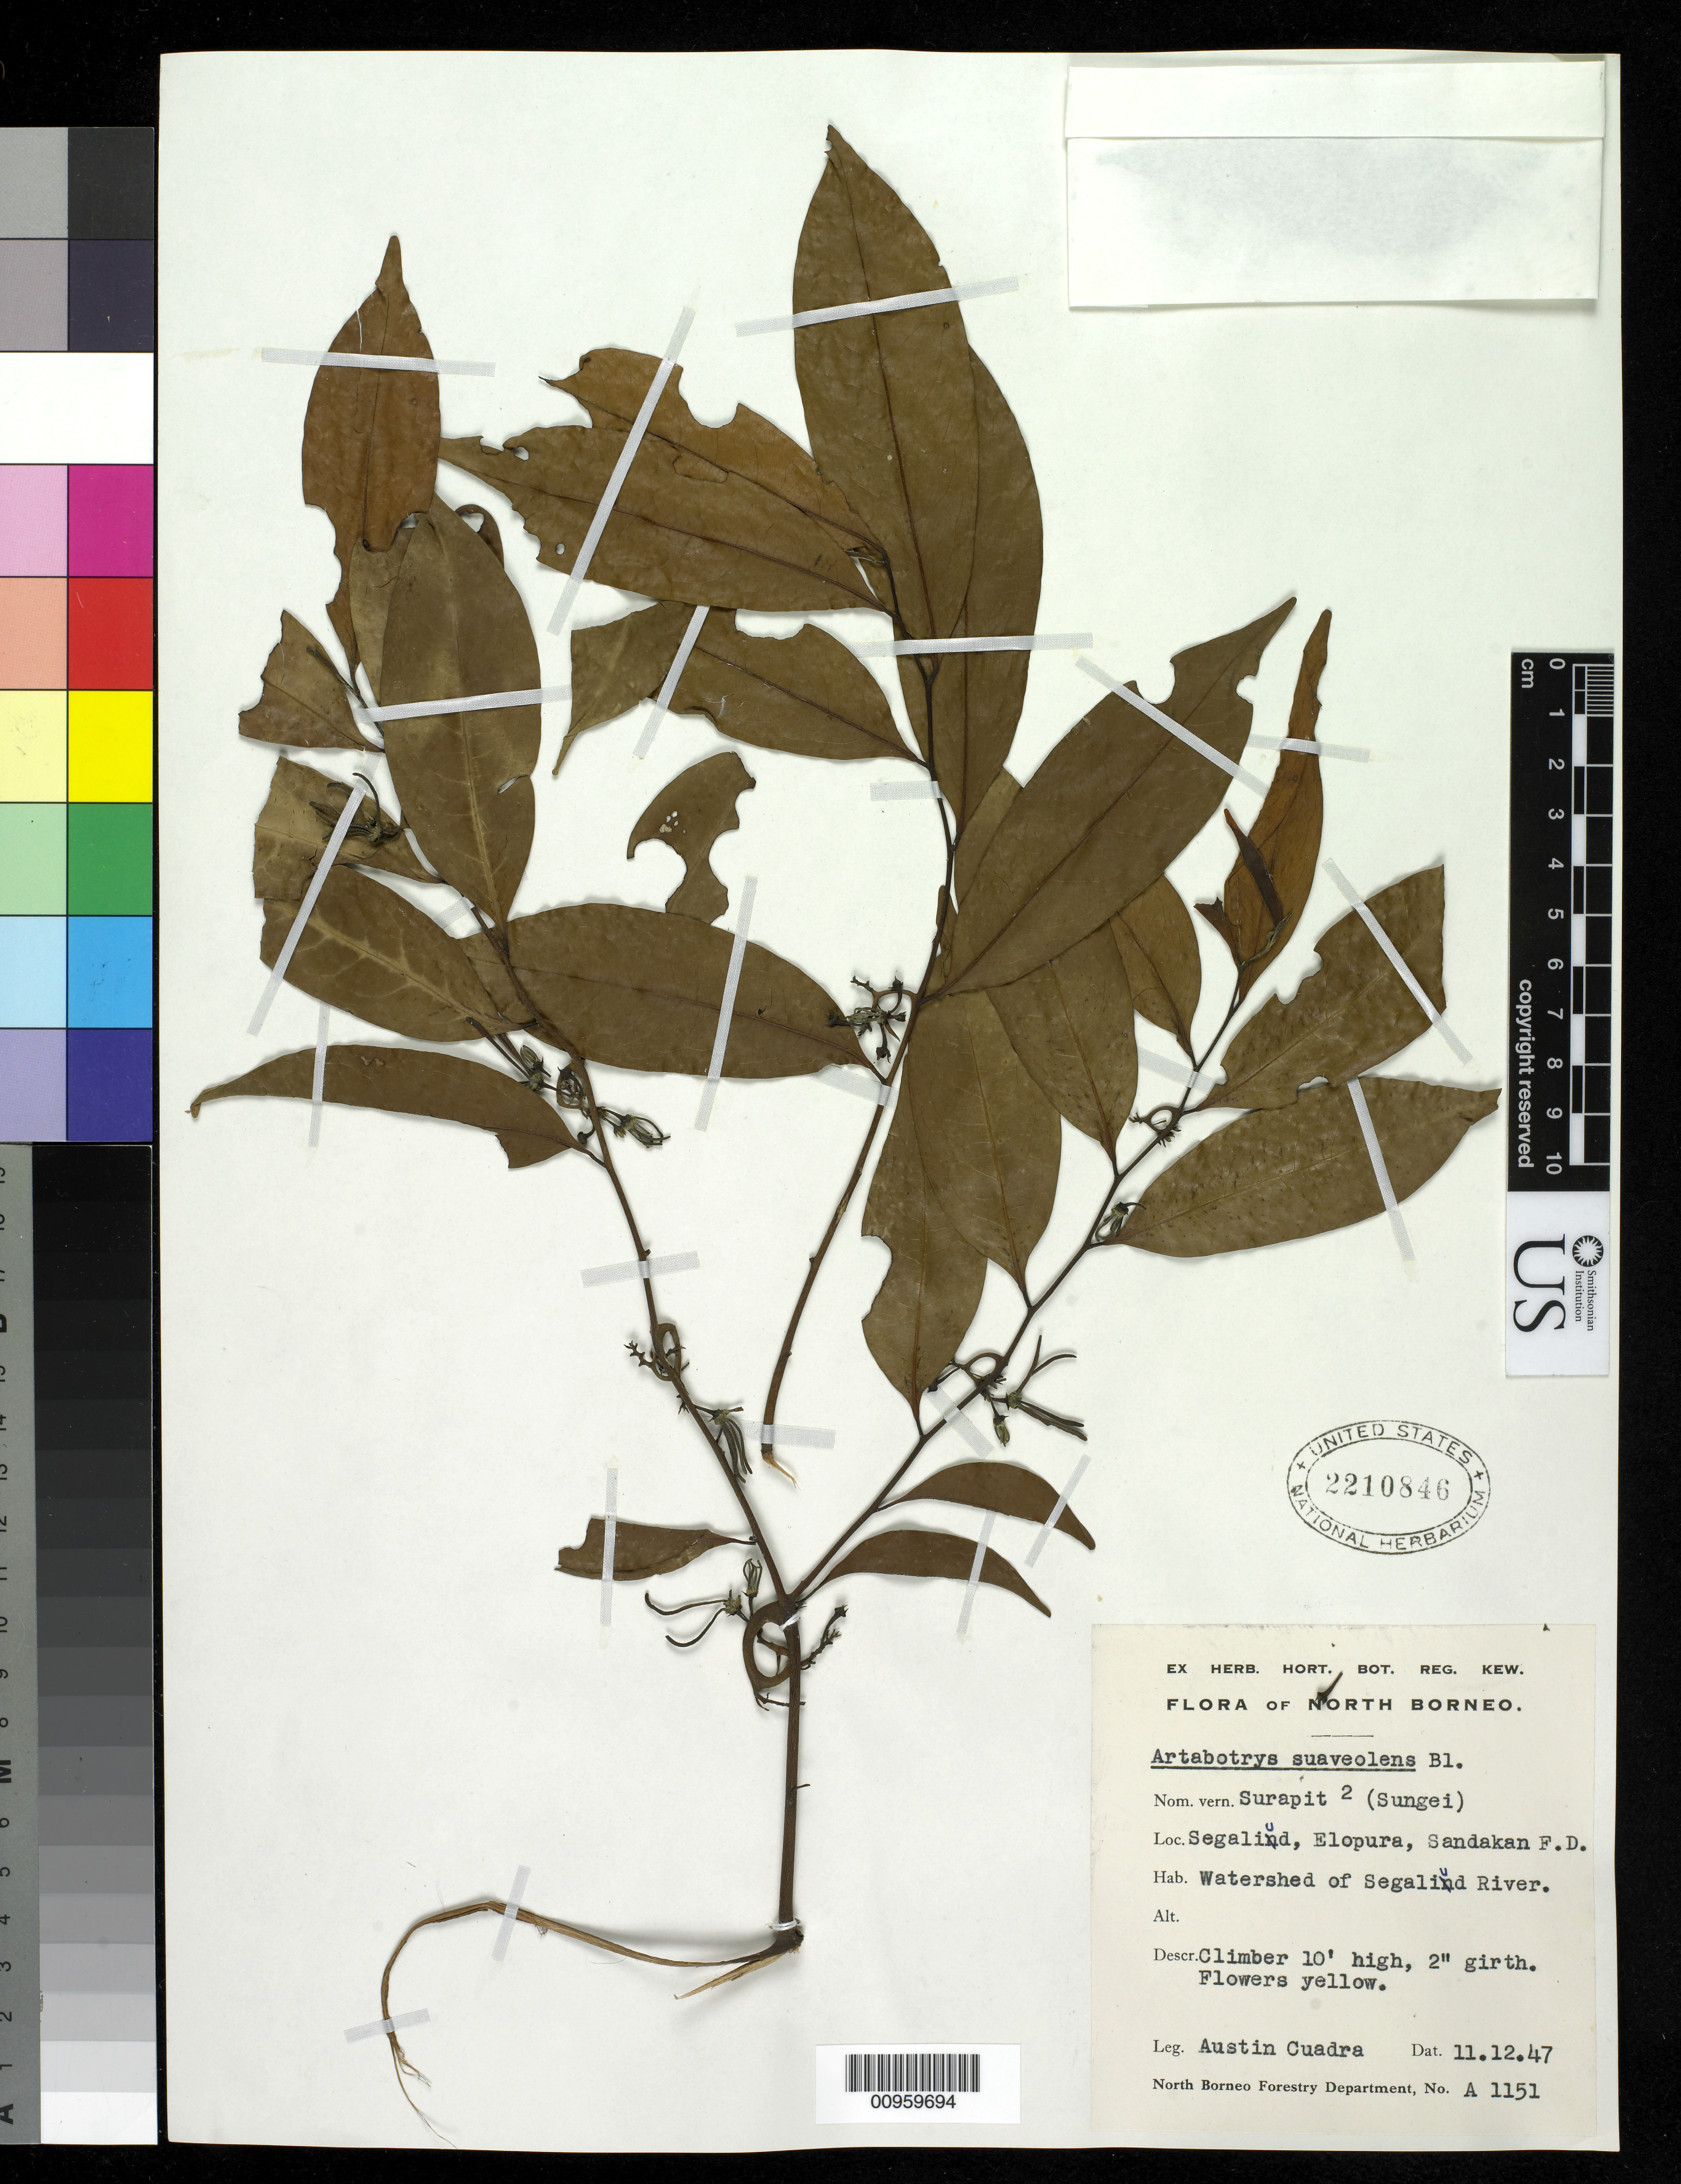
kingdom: Plantae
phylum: Tracheophyta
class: Magnoliopsida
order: Magnoliales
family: Annonaceae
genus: Artabotrys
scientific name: Artabotrys suaveolens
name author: (Blume) Blume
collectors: A. Cuadra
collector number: A 1151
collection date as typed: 12 Nov 1947 or 11 Dec 1947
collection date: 1947-11-12 or 1947-12-11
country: Malaysia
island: Borneo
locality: Segaliud, Elopura, Sandakan F.D.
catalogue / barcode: US 2210846